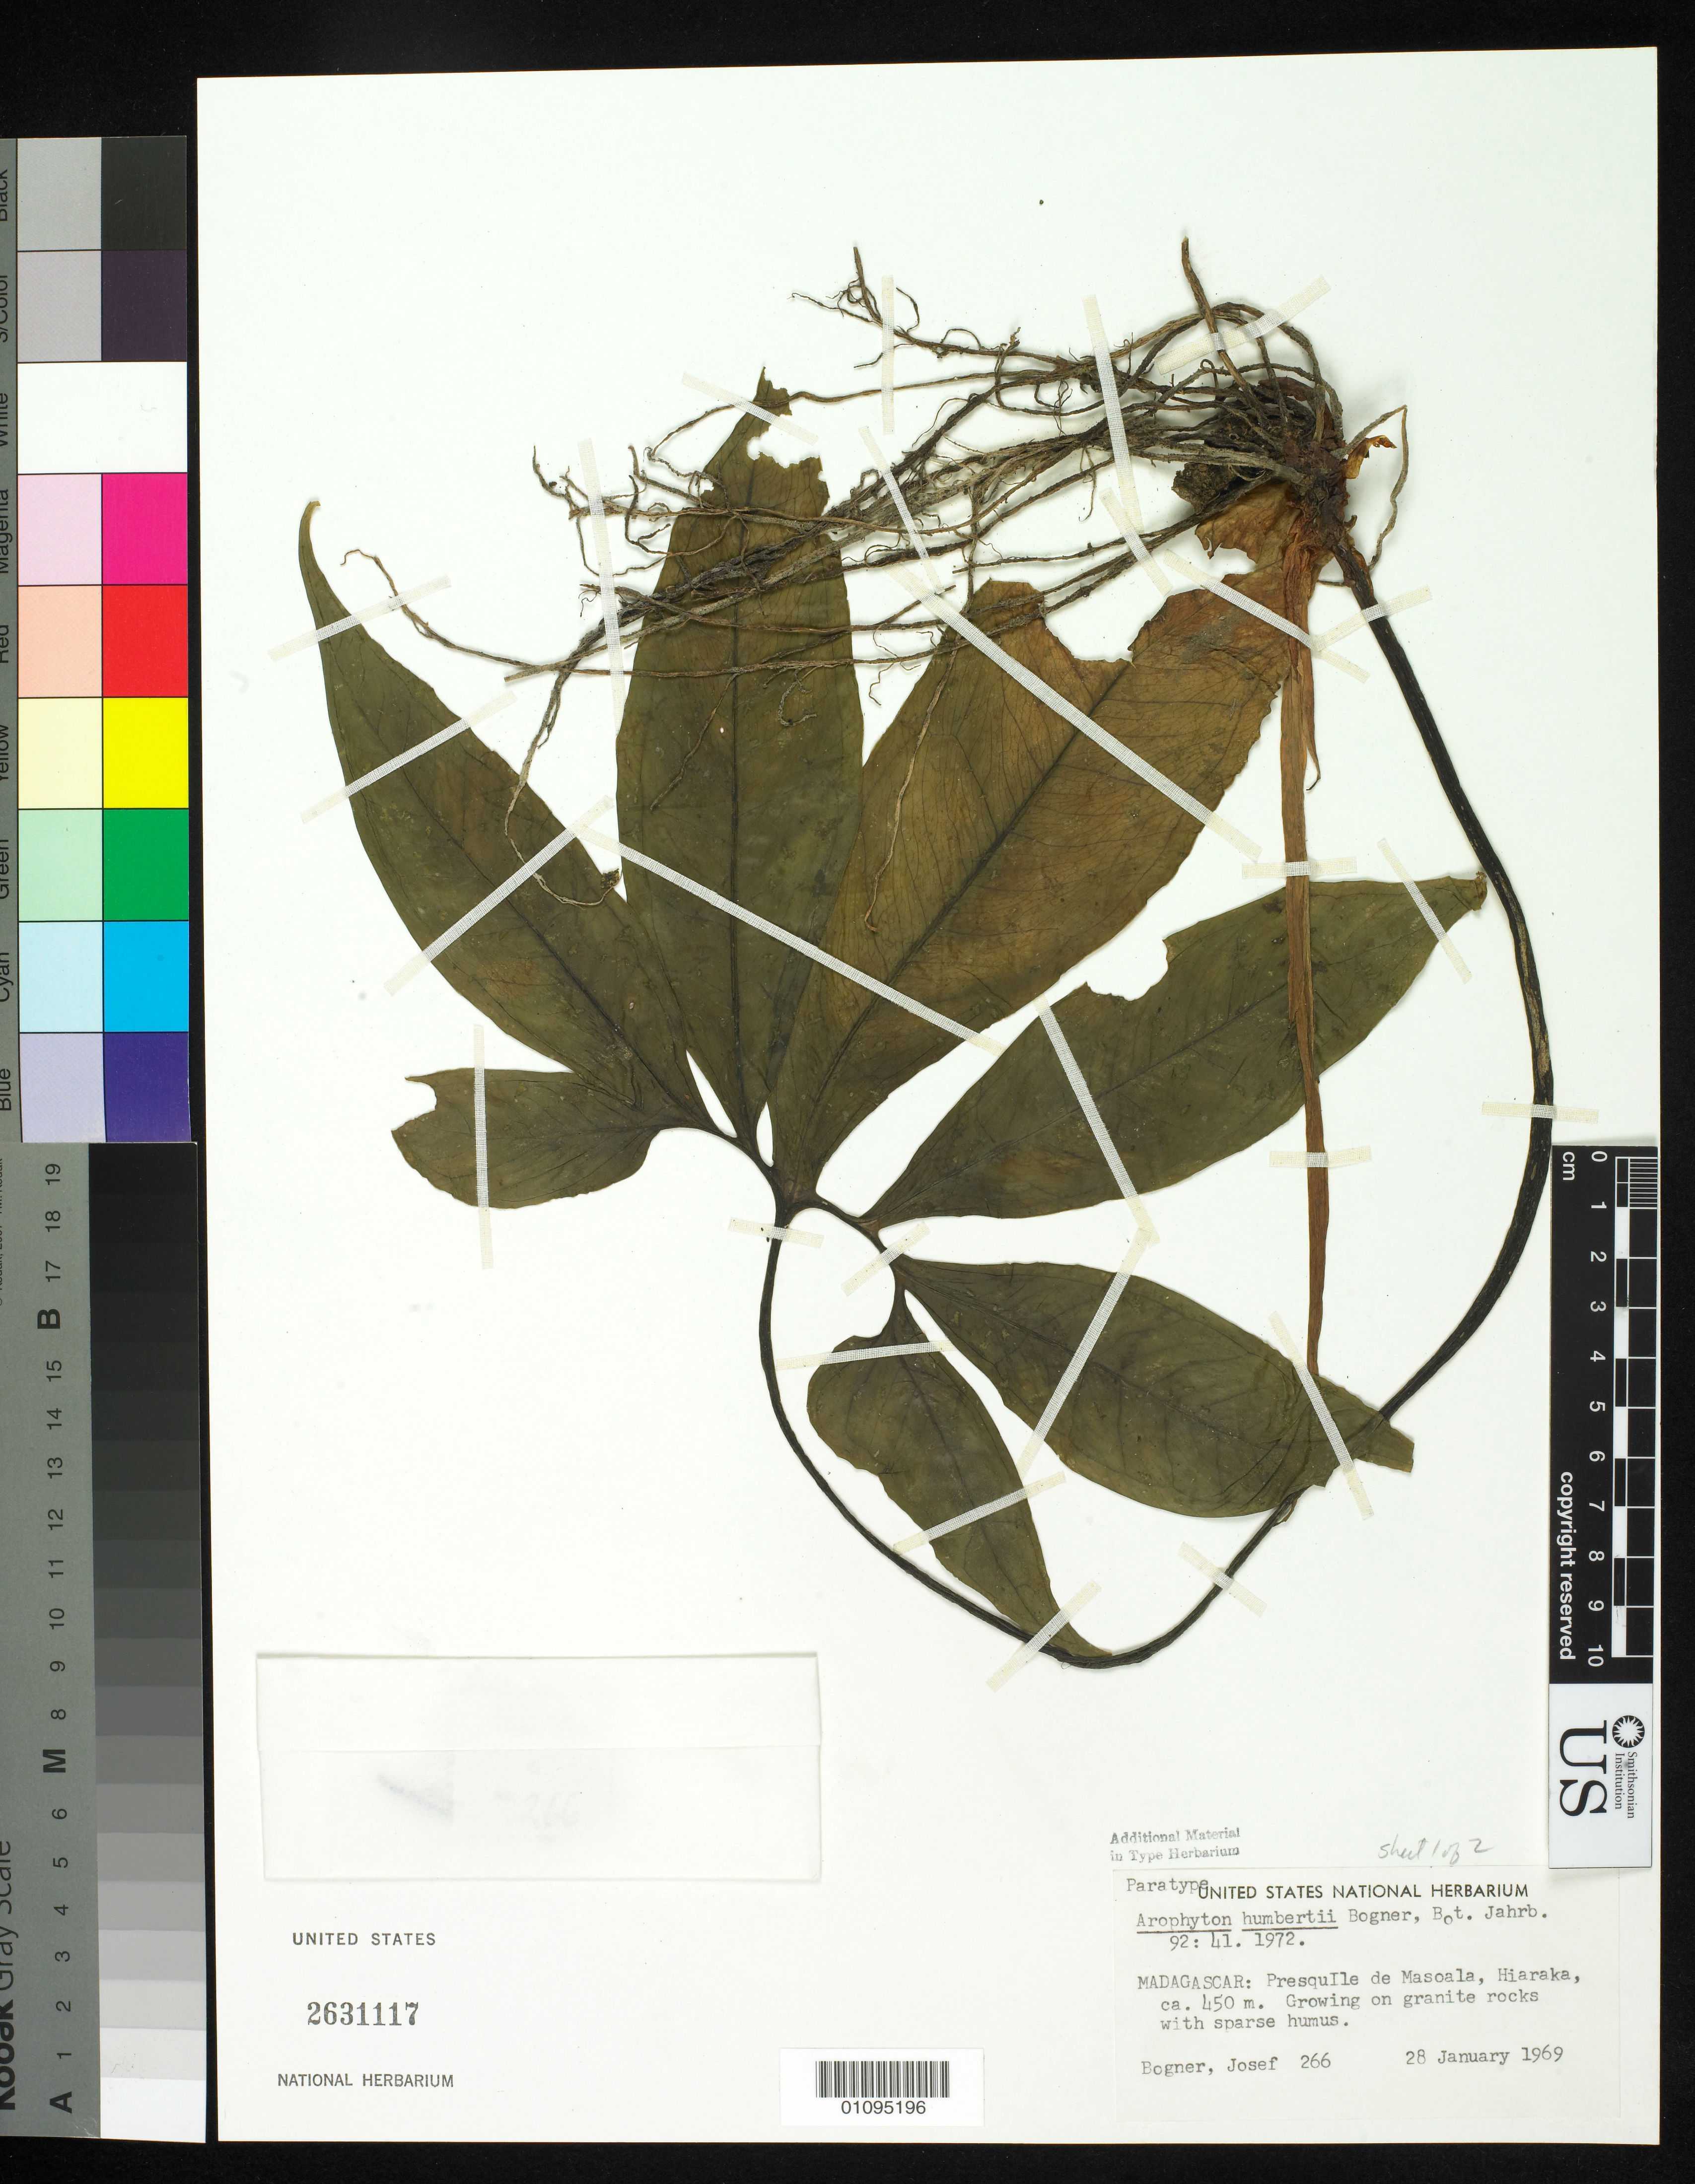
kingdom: Plantae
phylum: Tracheophyta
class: Liliopsida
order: Alismatales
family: Araceae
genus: Arophyton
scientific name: Arophyton humbertii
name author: Bogner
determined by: Bogner, J., Garden Inspector (retired), Botanischer Garten München (GERMANY)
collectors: J. Bogner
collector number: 266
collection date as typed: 28 Jan 1969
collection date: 1969-01-28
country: Madagascar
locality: Pres qu'Ile de Masoala, Hiaraka.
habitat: Growing on granite rocks with sparse humus.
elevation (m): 450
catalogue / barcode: US 2631117